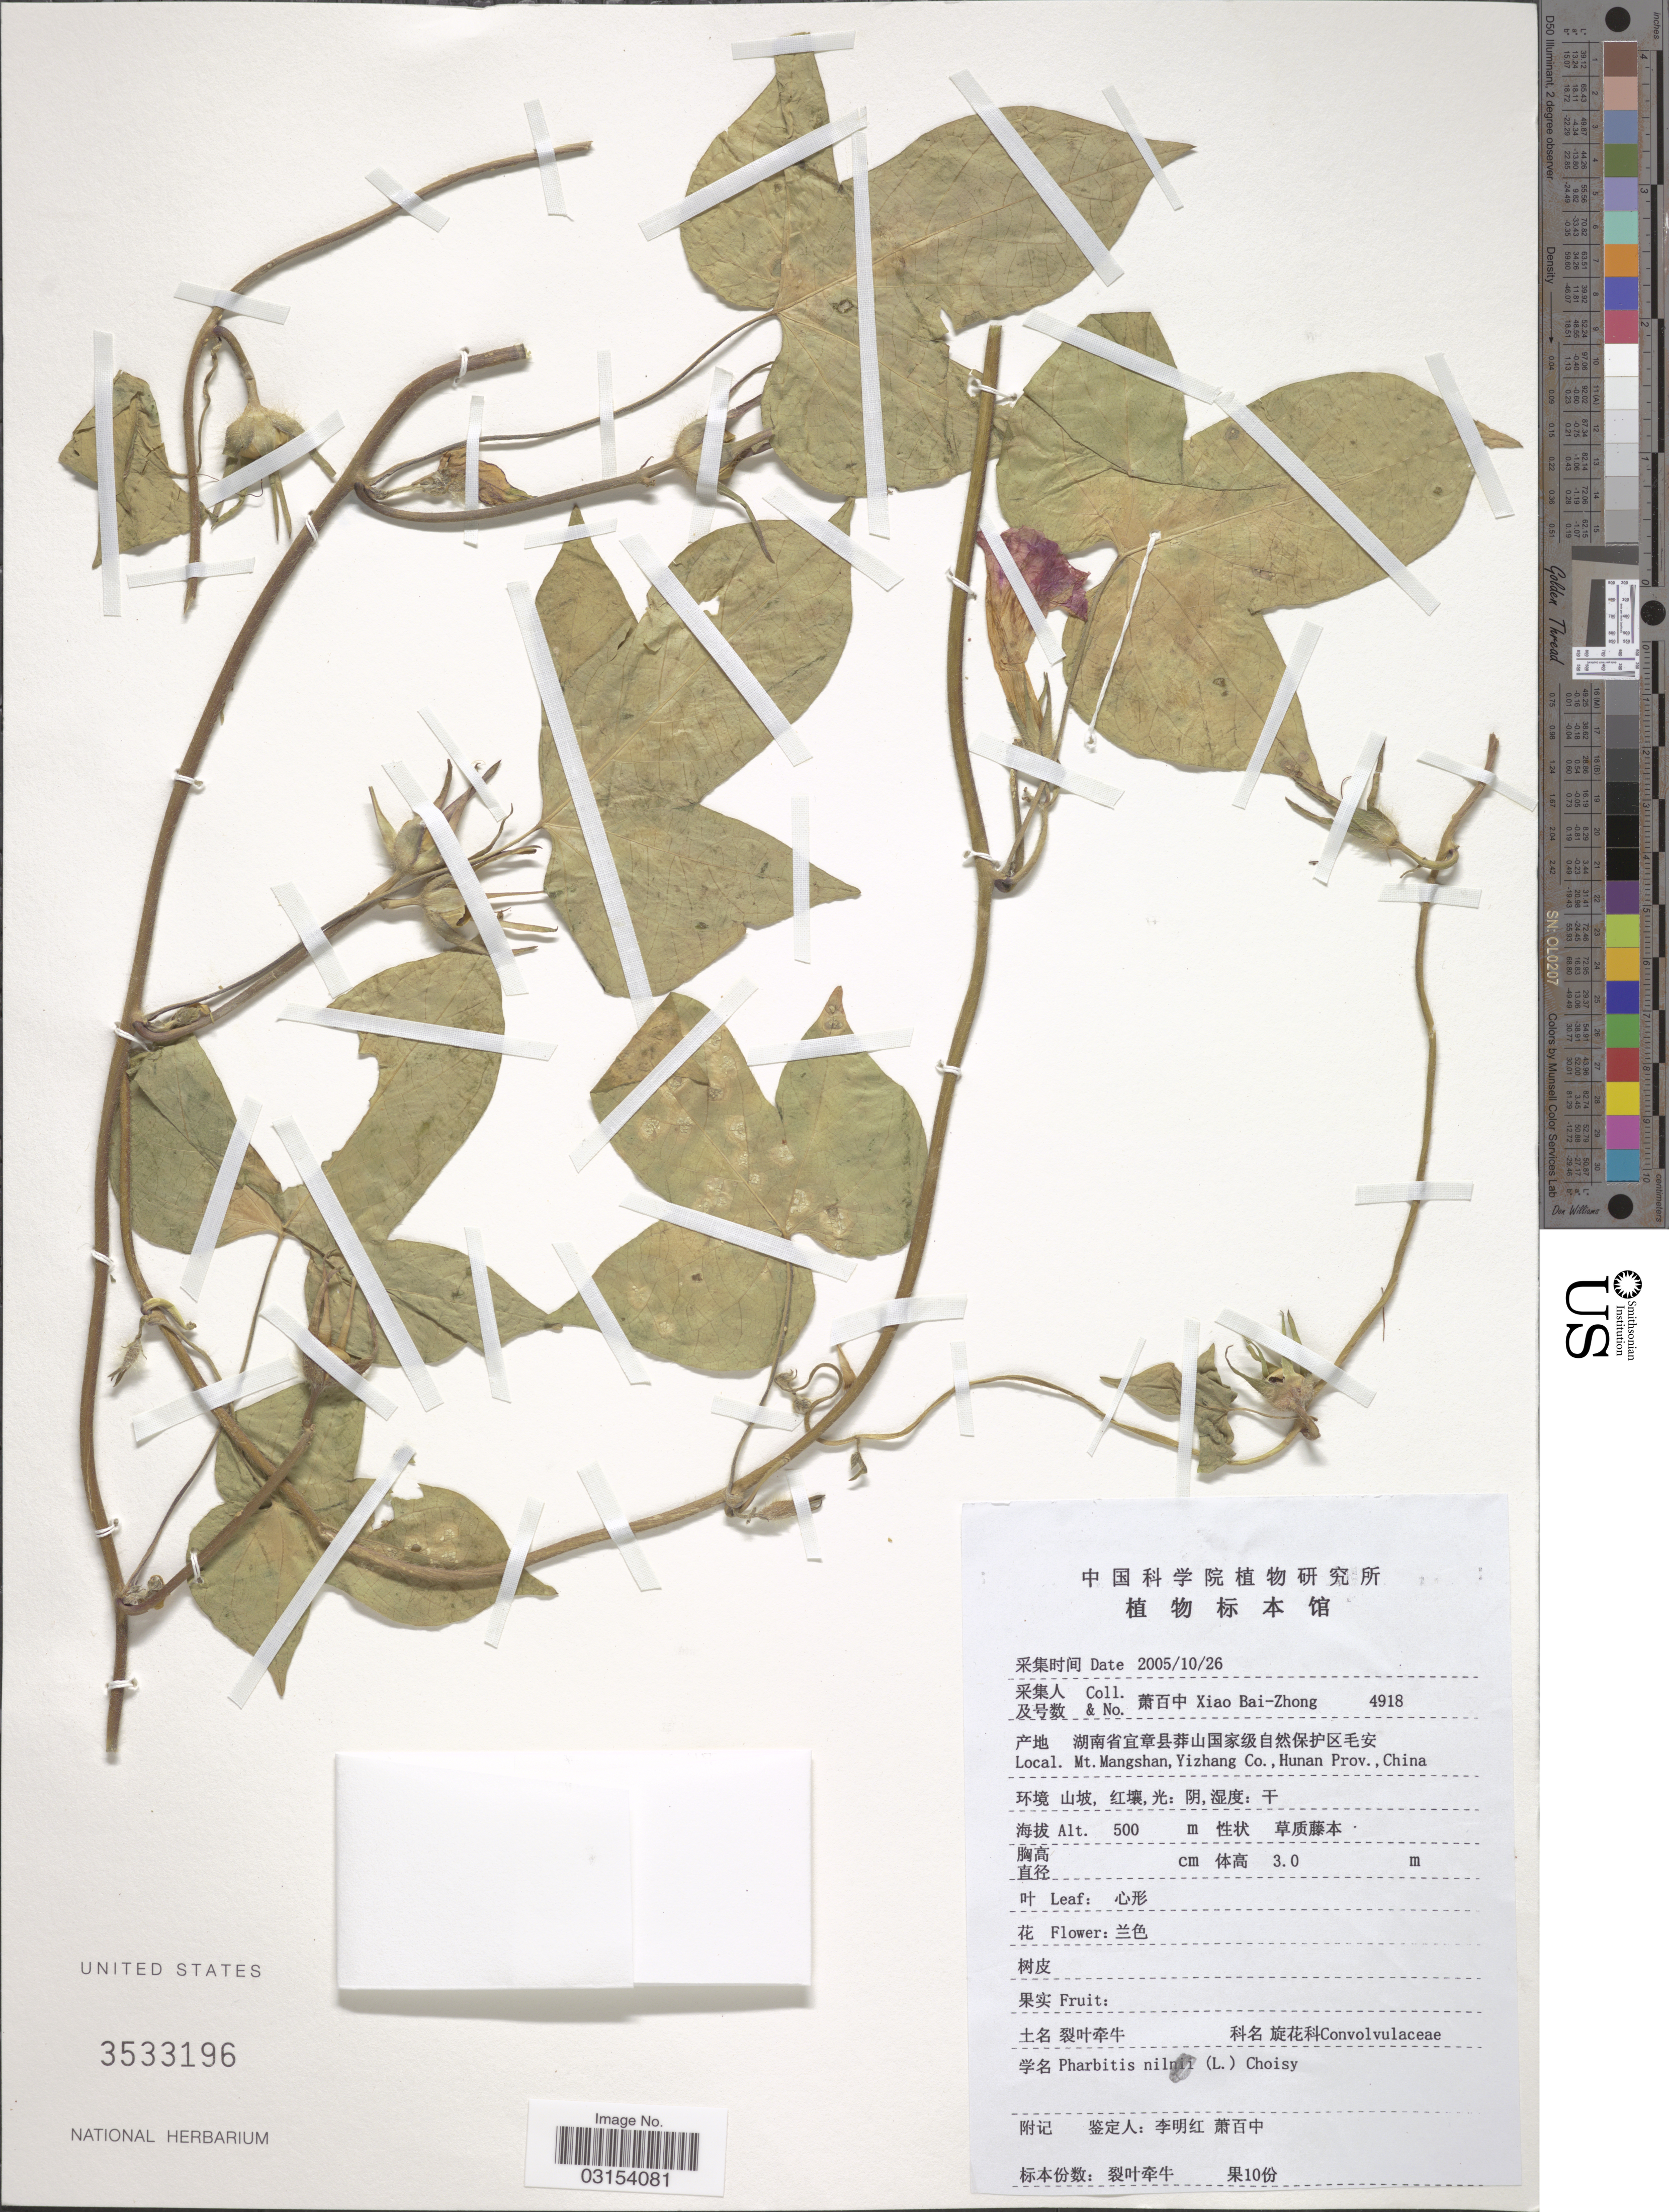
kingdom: Plantae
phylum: Tracheophyta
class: Magnoliopsida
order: Solanales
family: Convolvulaceae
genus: Ipomoea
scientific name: Ipomoea nil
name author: (L.) Roth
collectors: B. Z. Xiao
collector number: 4918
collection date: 2005-10-26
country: China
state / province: Hunan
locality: Mt. Mangshan, Yizhang Co., Hunan Prov., China.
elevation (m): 500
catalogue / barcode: US 3533196